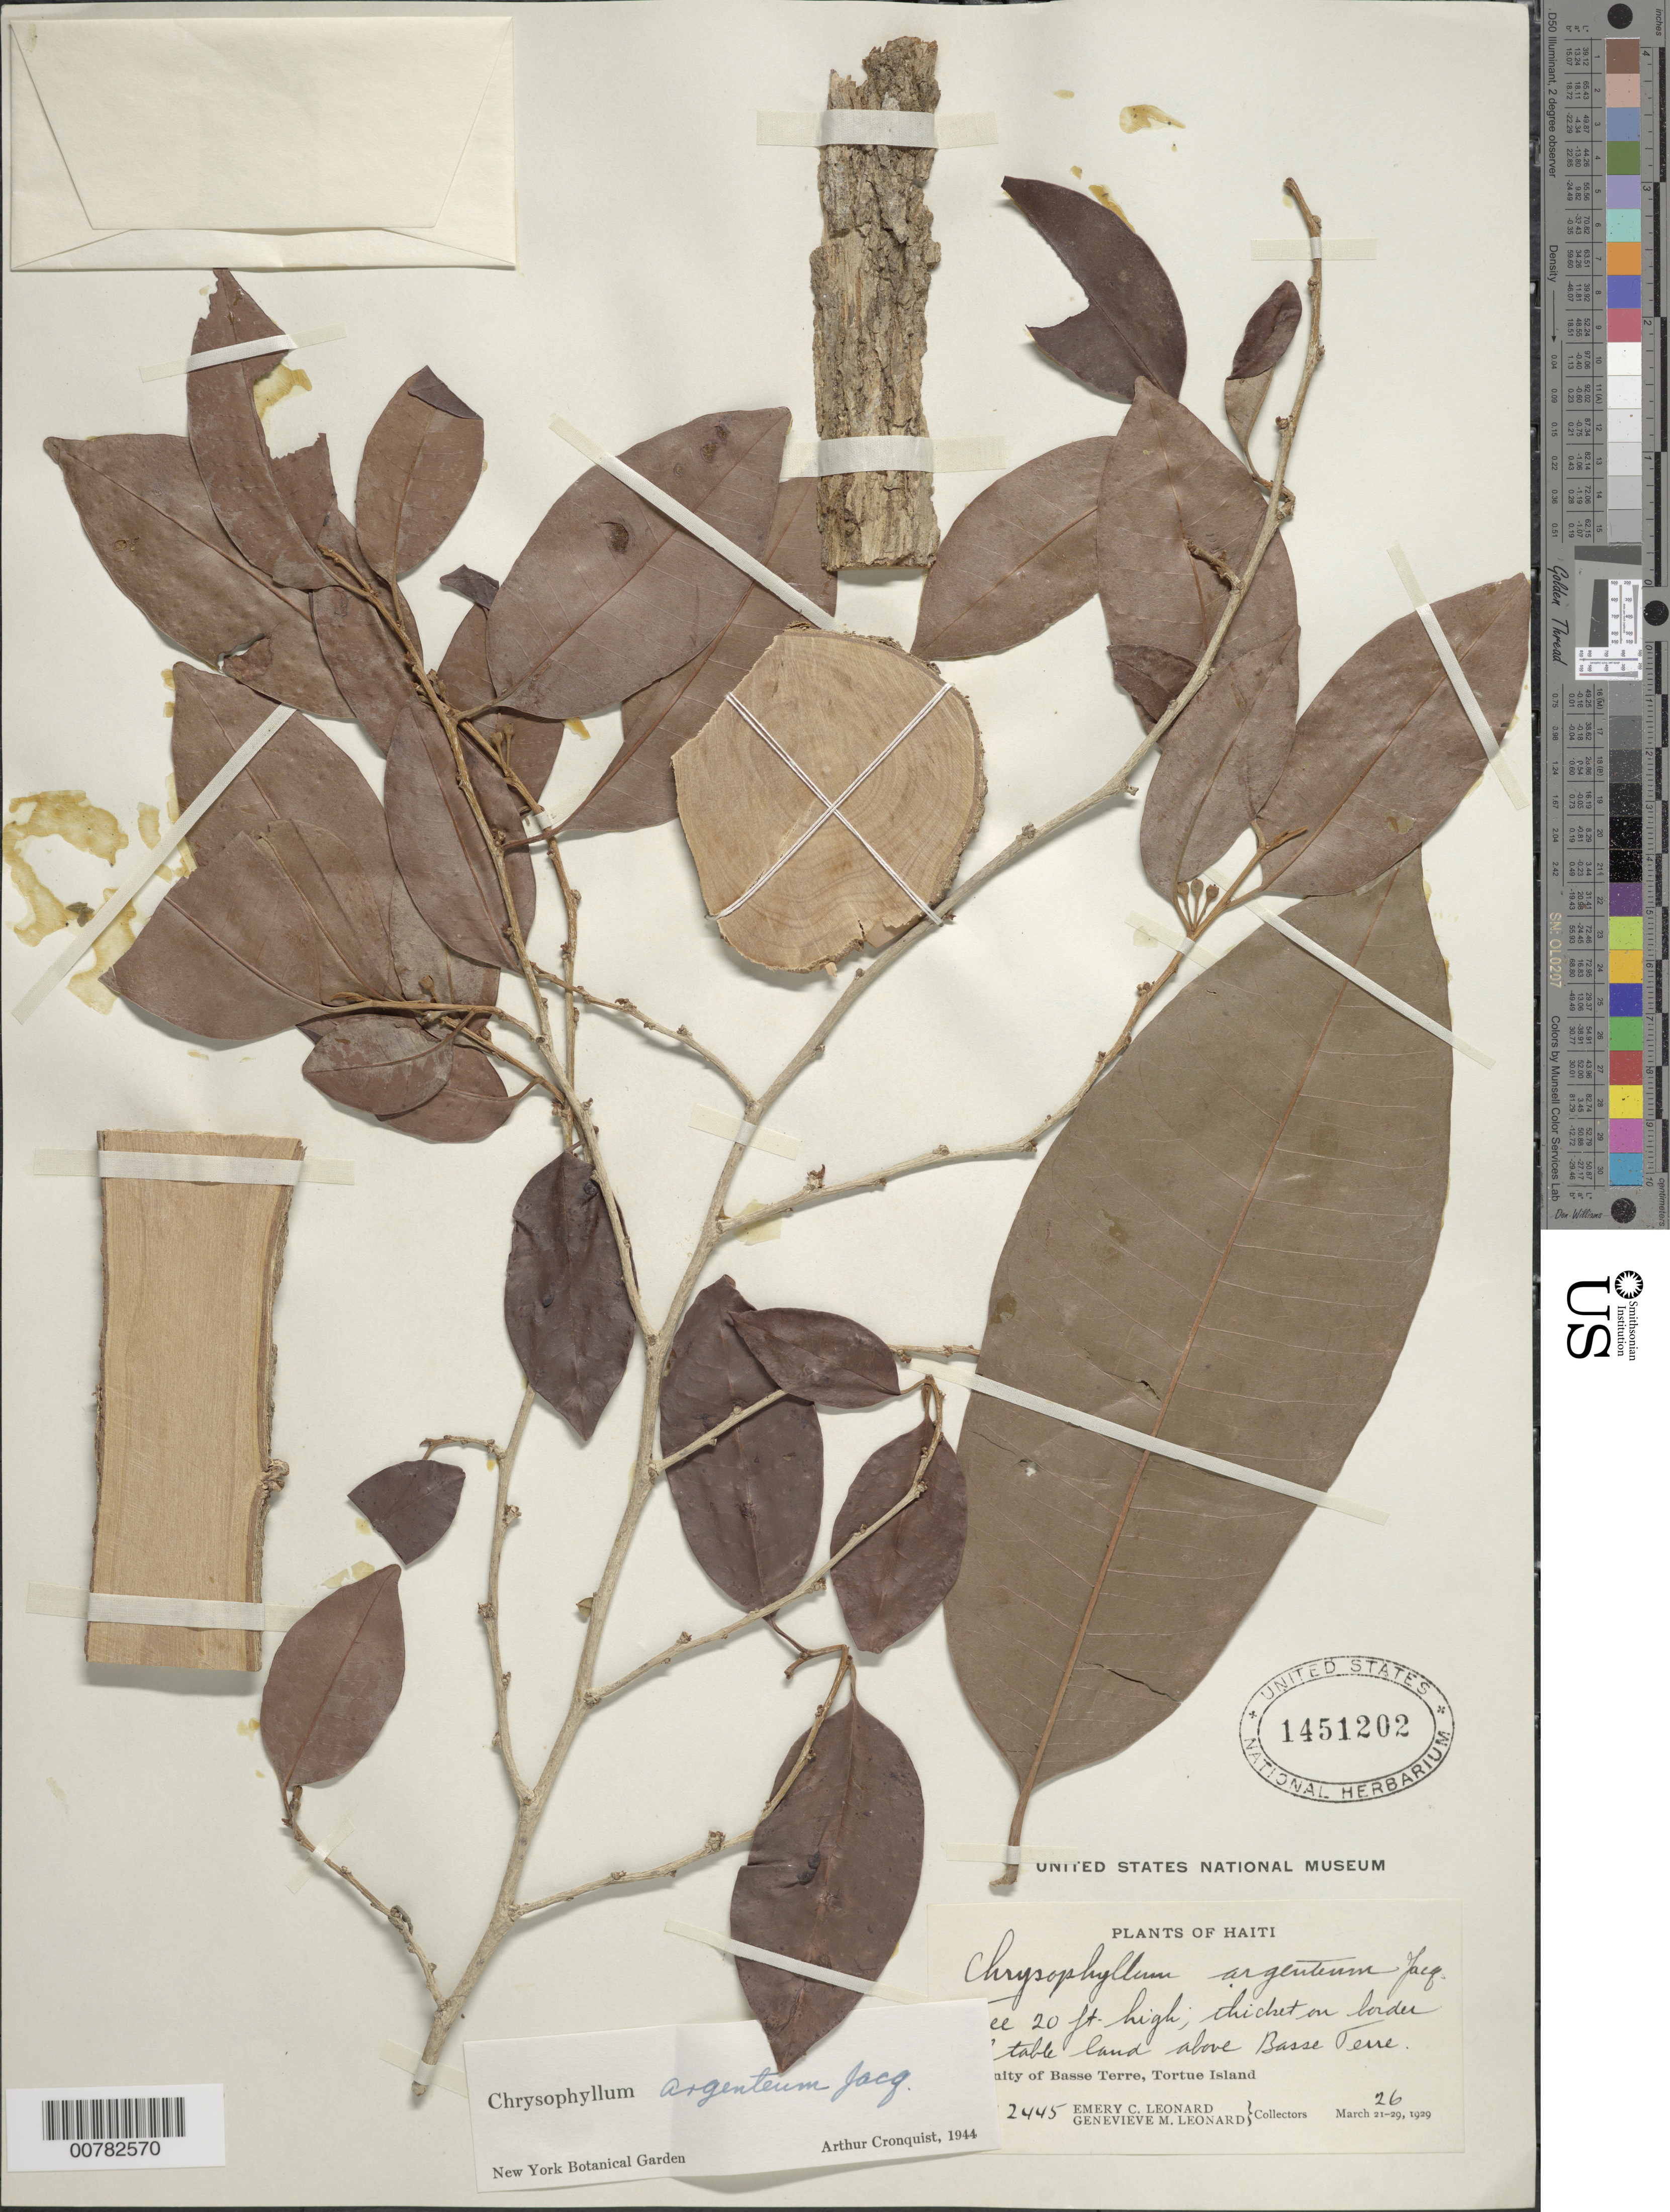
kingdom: Plantae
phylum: Tracheophyta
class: Magnoliopsida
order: Ericales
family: Sapotaceae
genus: Chrysophyllum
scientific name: Chrysophyllum argenteum subsp. auratum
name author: (Miq.) T.D. Penn.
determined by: Cronquist, A. J.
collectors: E. C. Leonard & G. M. Leonard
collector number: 12445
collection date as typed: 26 Mar 1929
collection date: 1929-03-26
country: Haiti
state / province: Nord-Óuest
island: Île de la Tortue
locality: On border at table land above Basse Terre. Vicinity of Basse Terre, Tortue Island.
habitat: Thicket.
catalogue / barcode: US 1451202